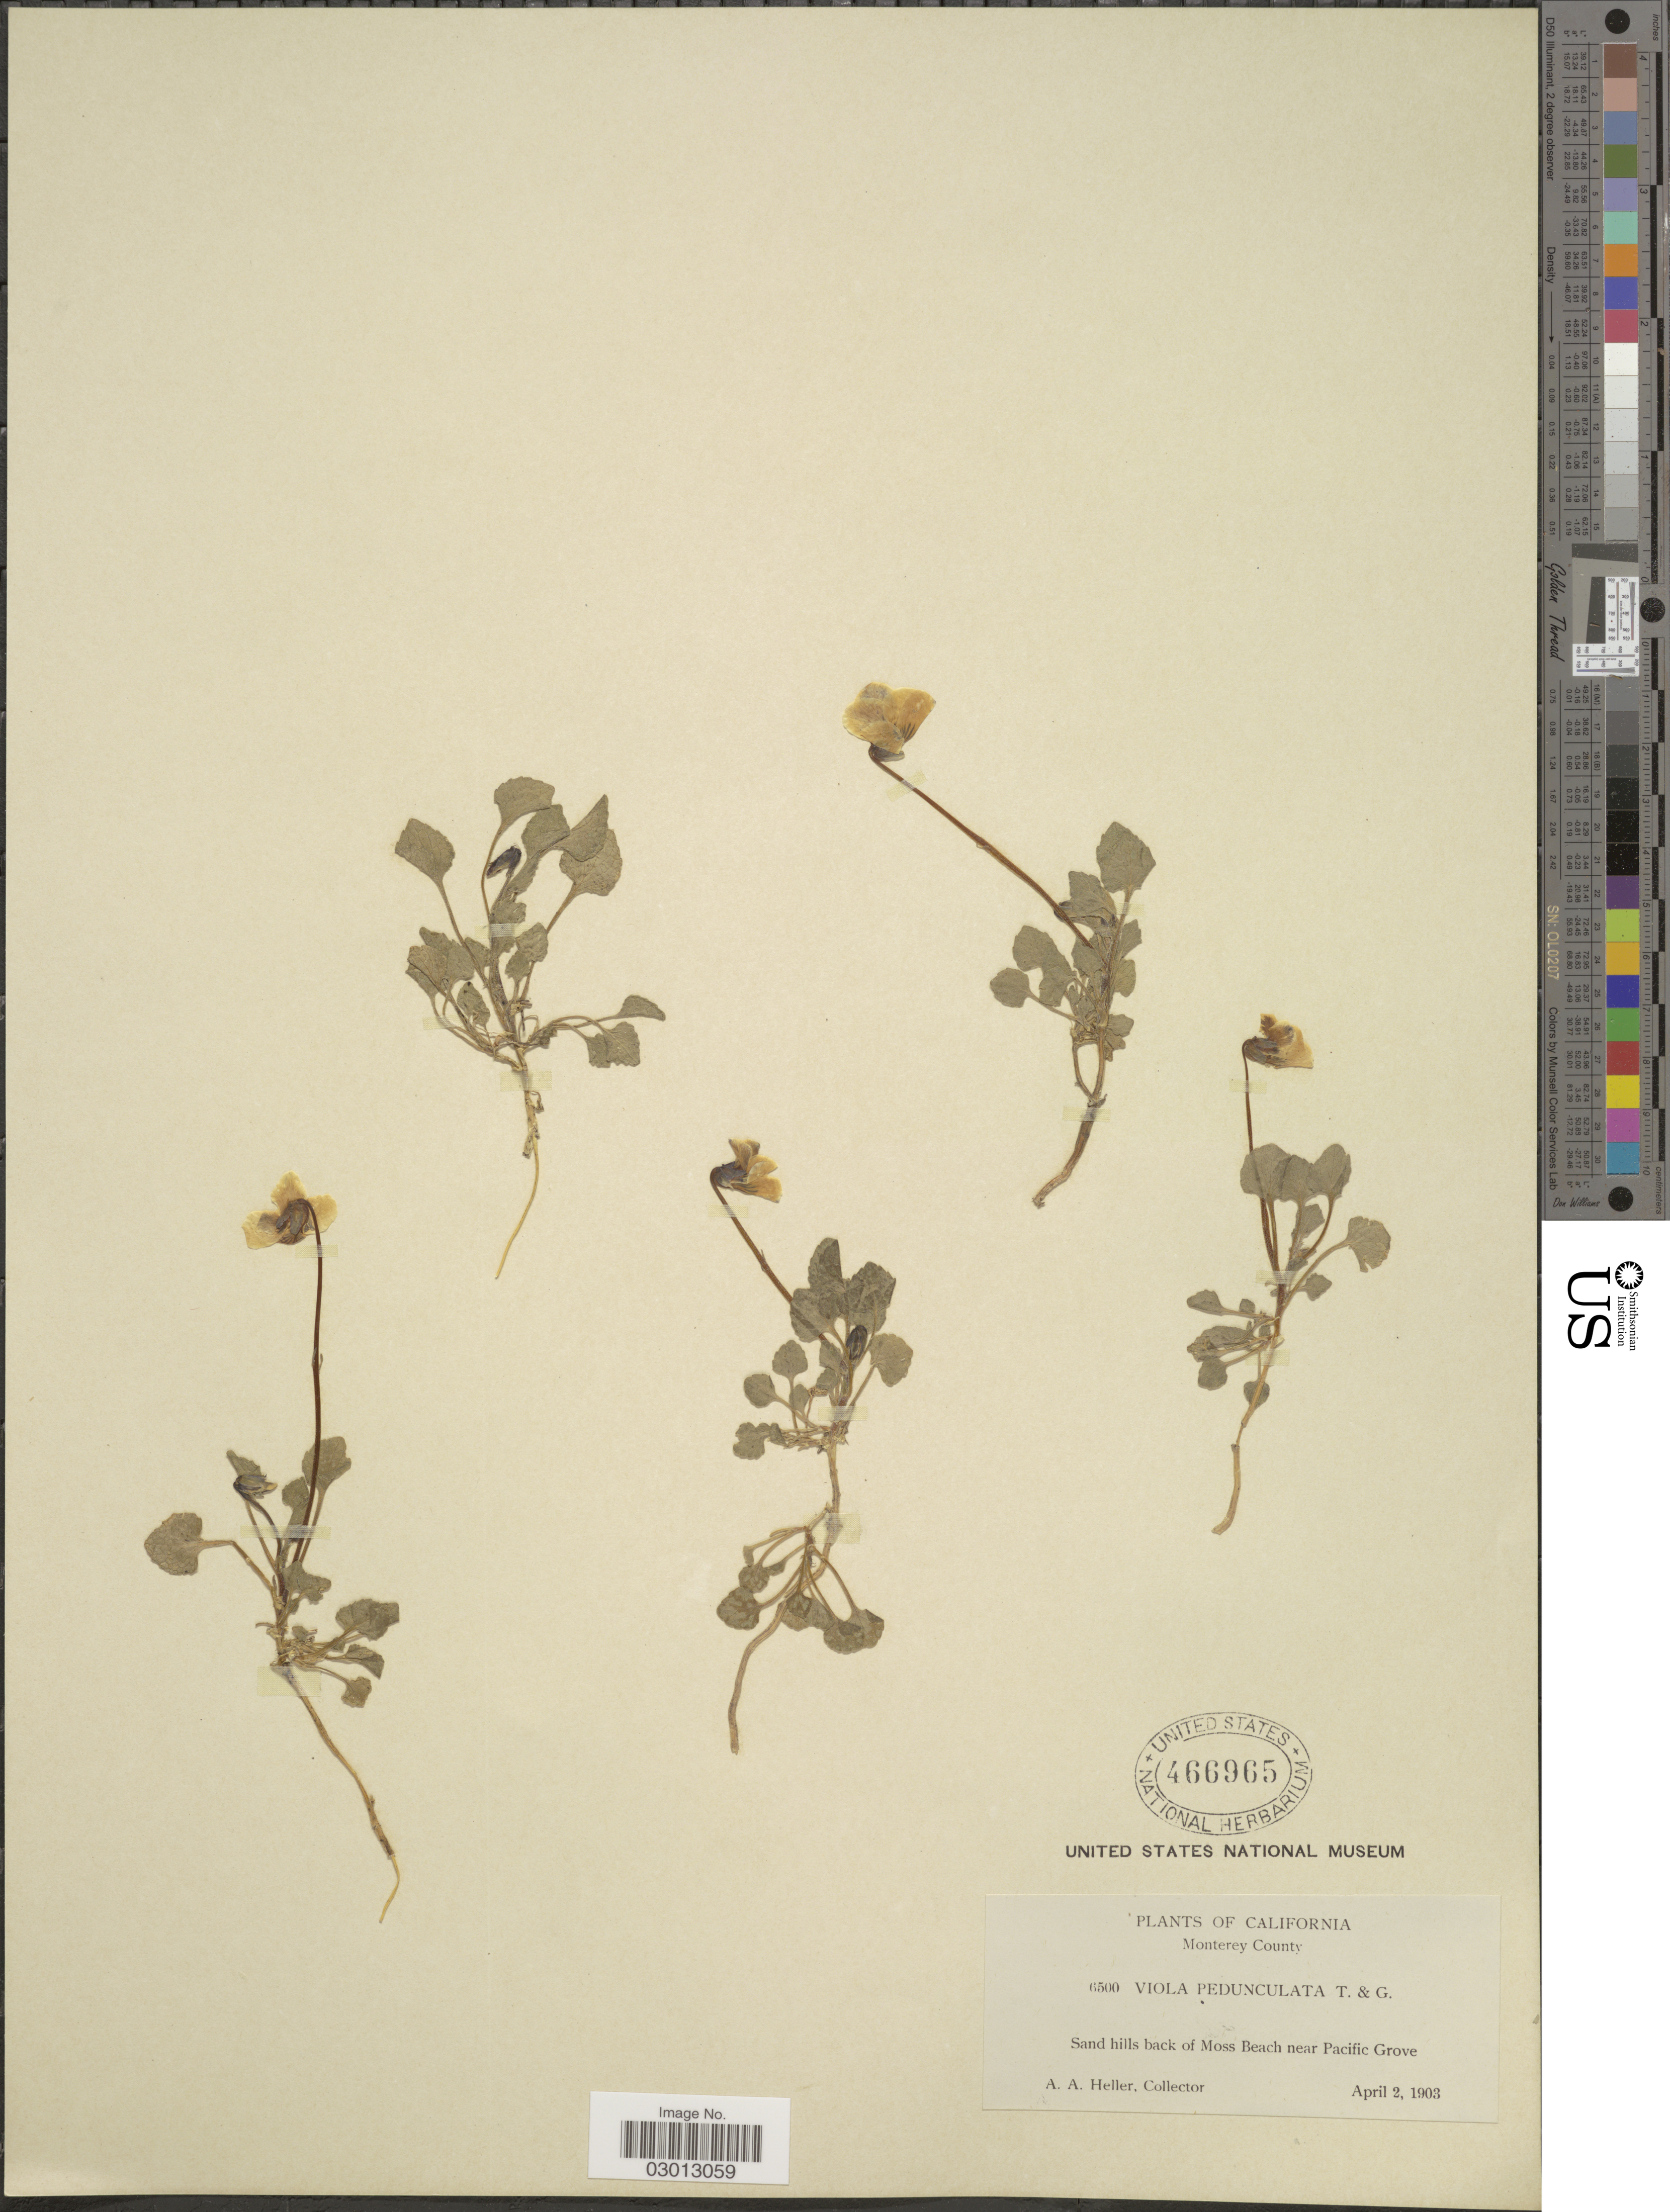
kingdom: Plantae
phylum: Tracheophyta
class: Magnoliopsida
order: Malpighiales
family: Violaceae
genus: Viola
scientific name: Viola pedunculata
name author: Torr. & A. Gray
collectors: A. A. Heller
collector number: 6500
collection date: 1903-04-02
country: United States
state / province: California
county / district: Monterey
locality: Monterey County. Sand hills back of Moss Beach near Pacific Grove.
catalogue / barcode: US 466965